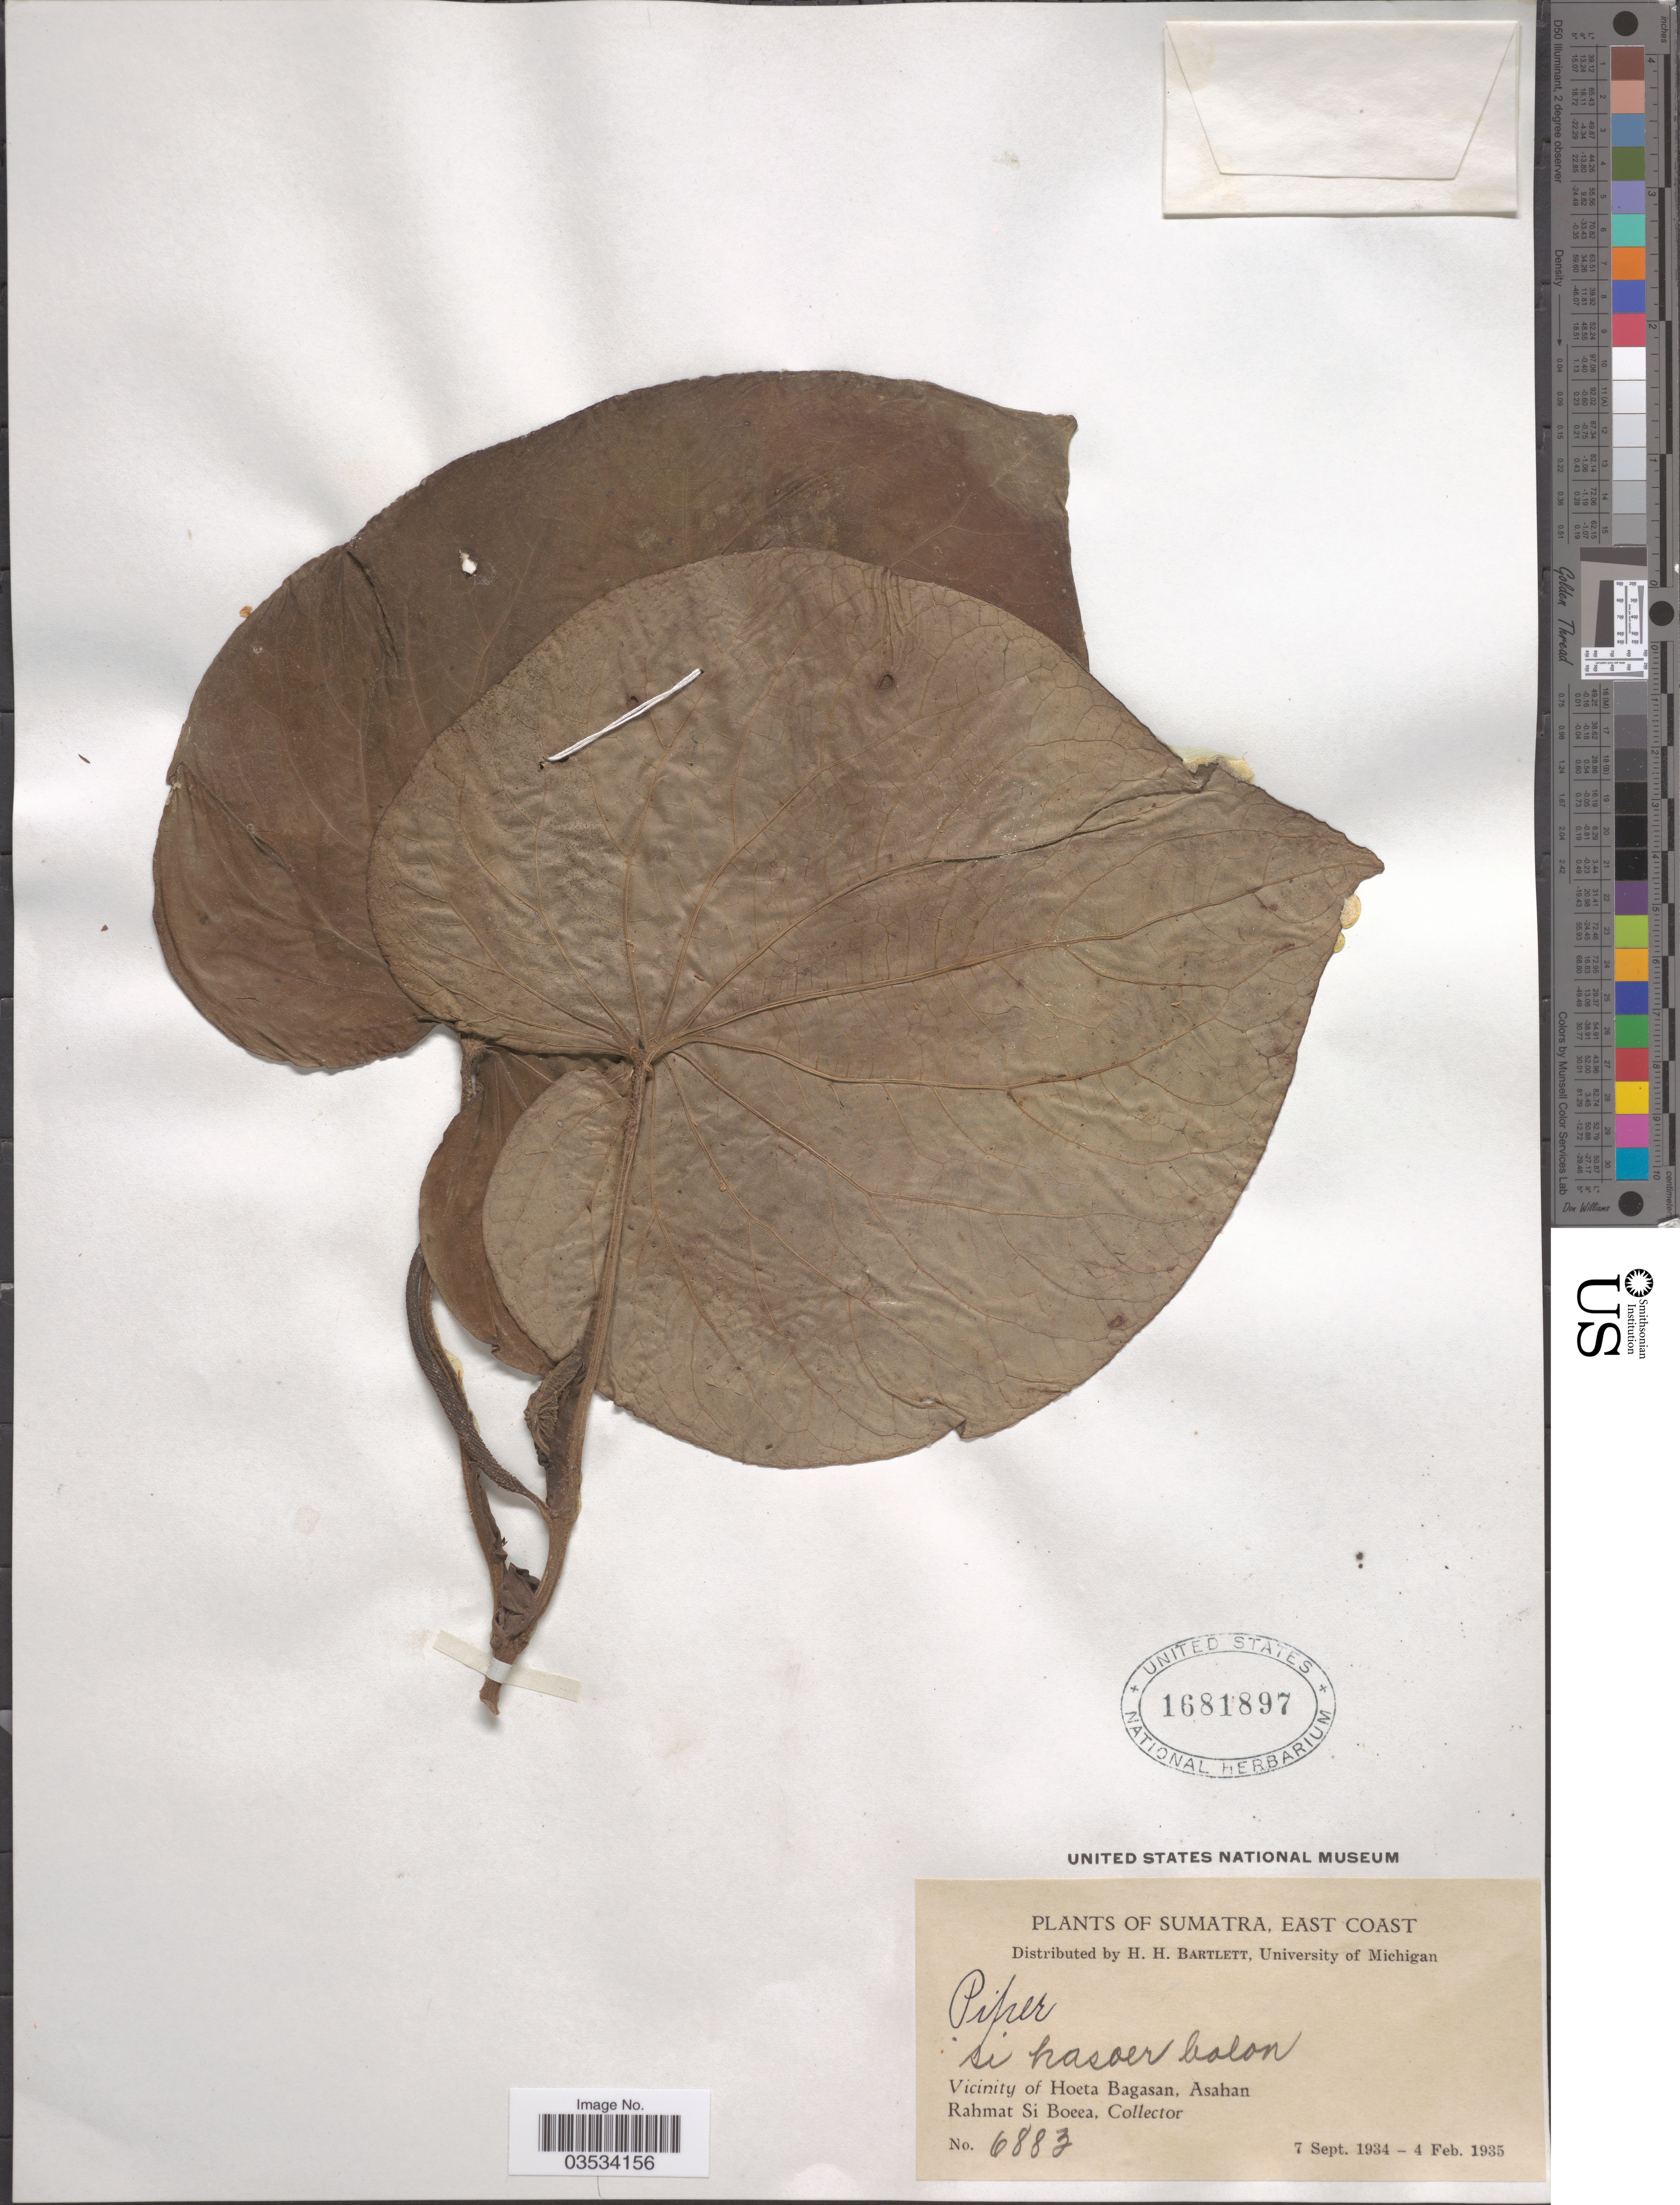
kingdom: Plantae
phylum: Tracheophyta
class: Magnoliopsida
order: Piperales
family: Piperaceae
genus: Piper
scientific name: Piper sp.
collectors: Rahmat Si Boeea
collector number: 6883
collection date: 1934-09-07/1935-02-04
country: Indonesia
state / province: Sumatra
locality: East Coast. Vicinity of Hoeta Bagasan, Asahan.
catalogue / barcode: US 1681897